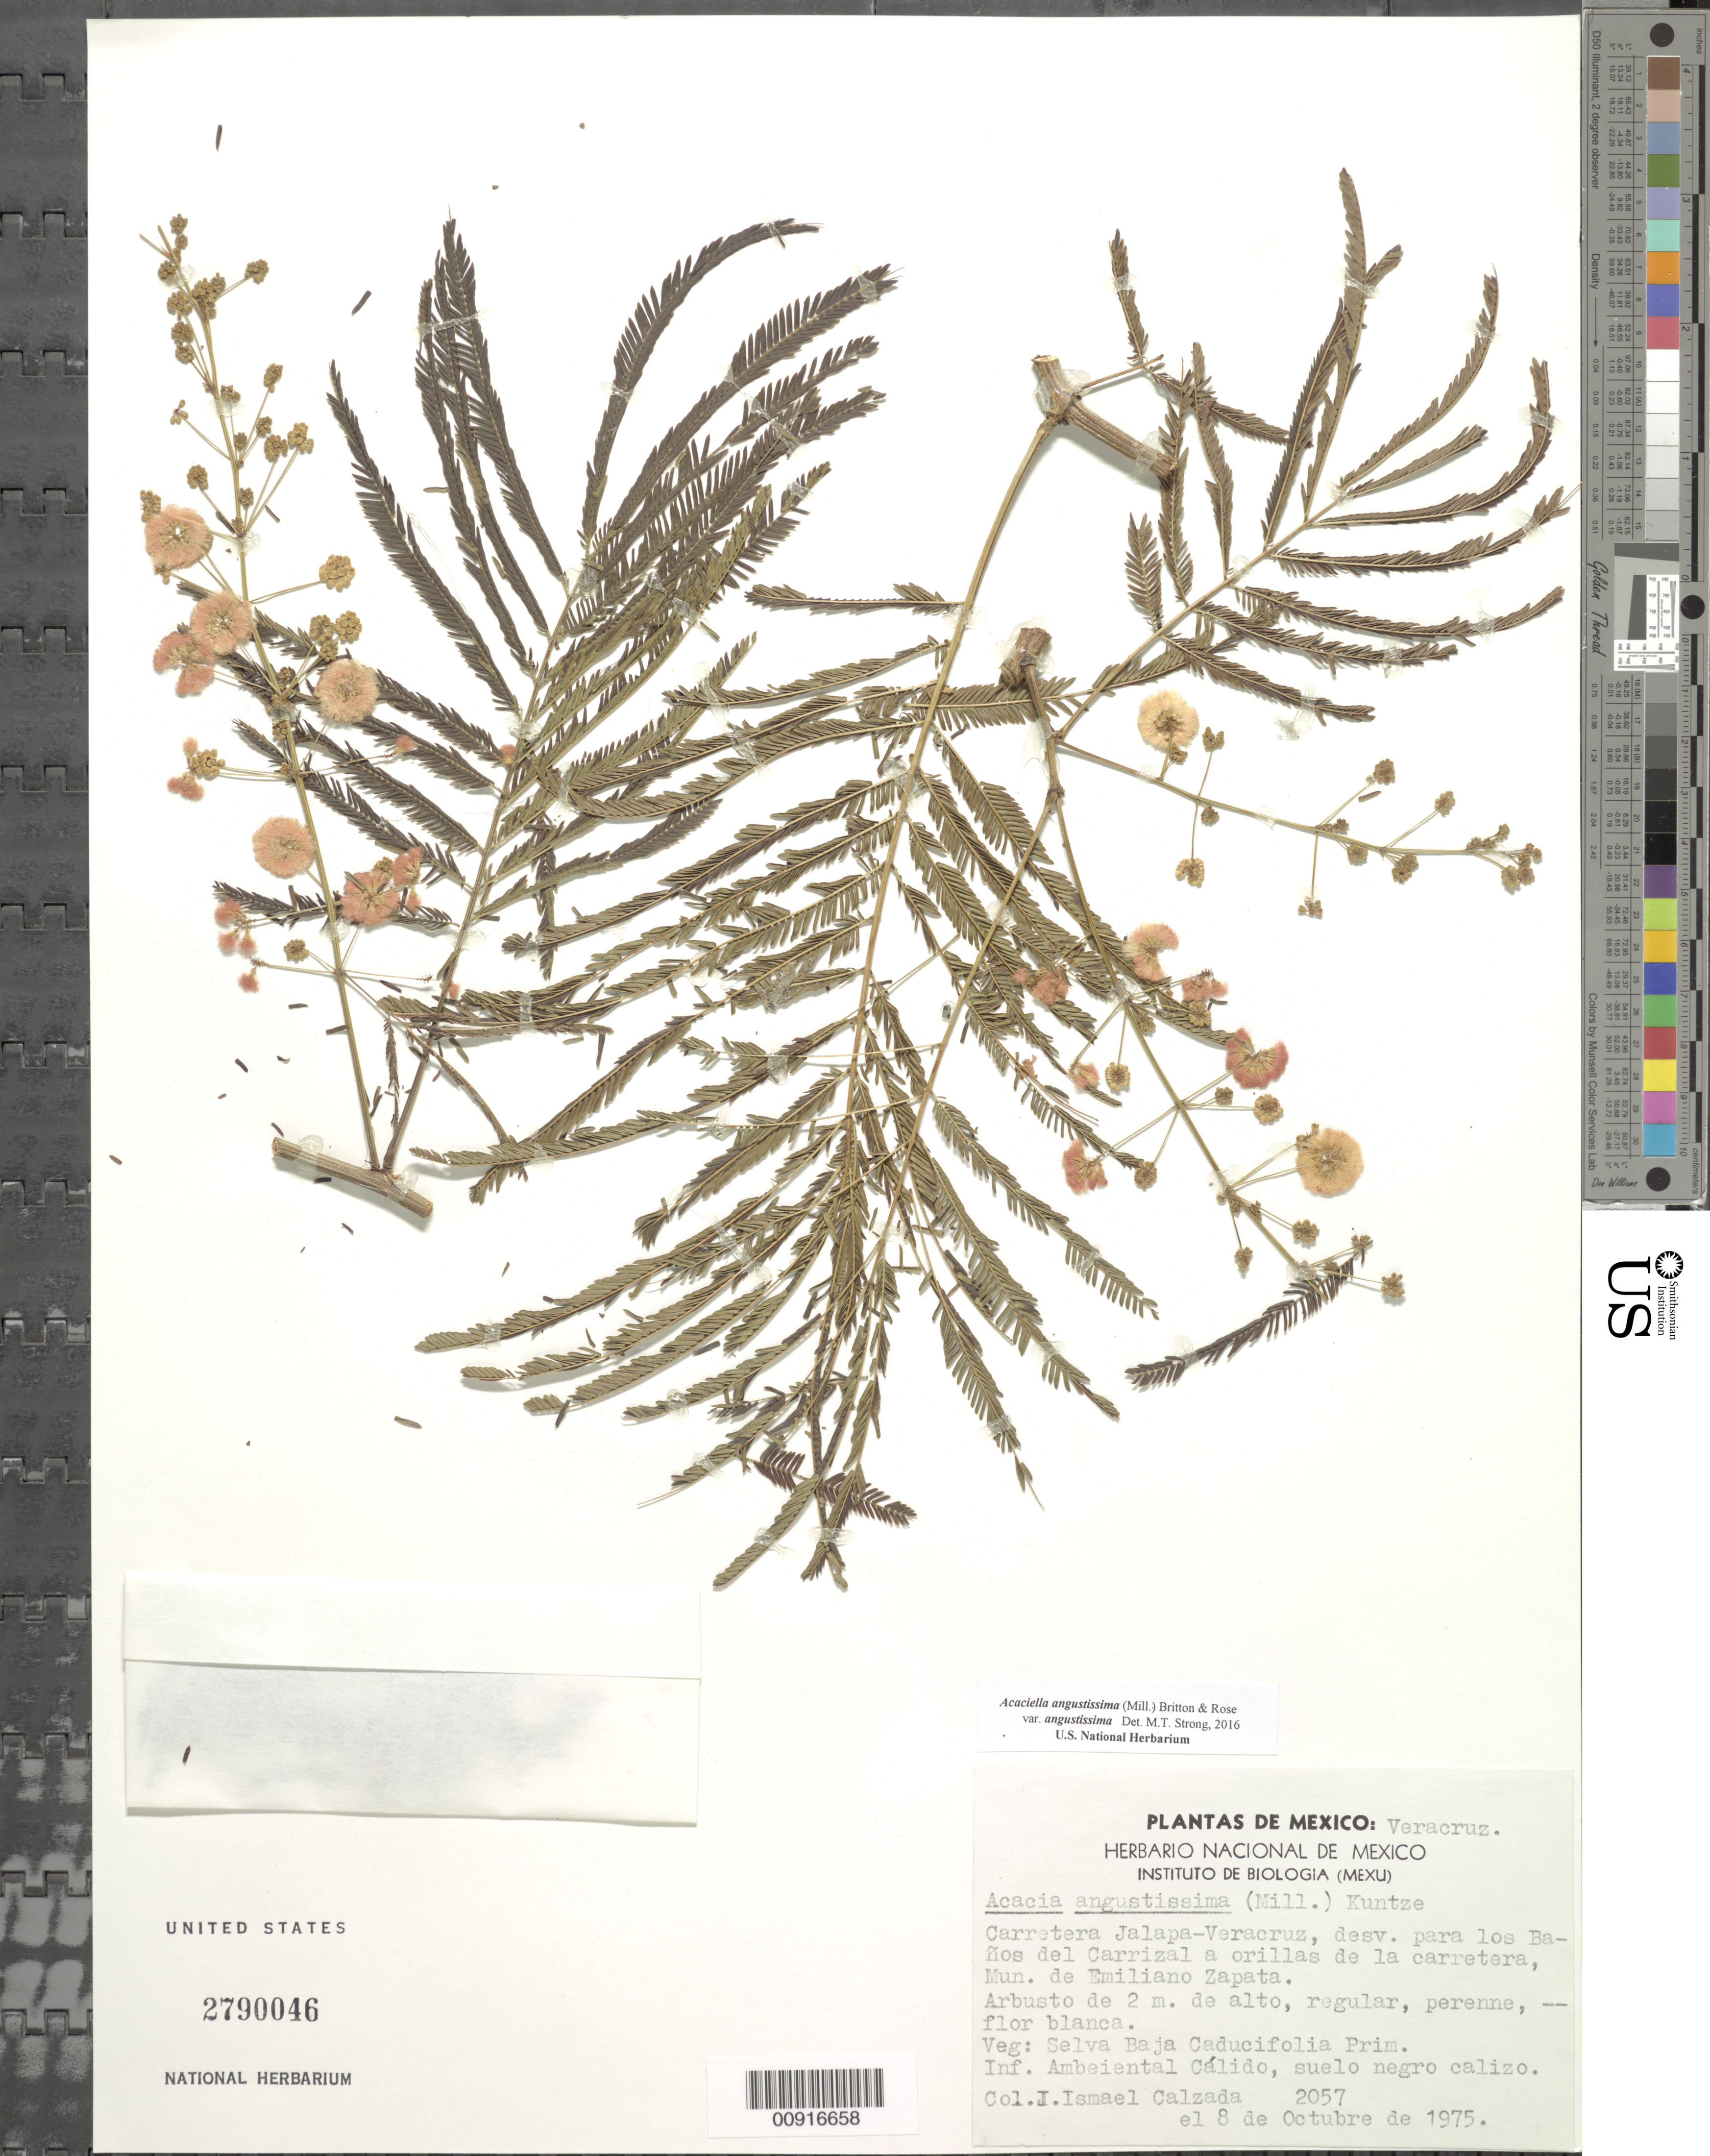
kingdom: Plantae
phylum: Tracheophyta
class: Magnoliopsida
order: Fabales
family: Fabaceae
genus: Acaciella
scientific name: Acaciella angustissima var. angustissima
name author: (Mill.) Britton & Rose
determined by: Strong, M. T., (US), Smithsonian Institution - National Museum of Natural History (UNITED STATES)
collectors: J. I. Calzada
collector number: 2057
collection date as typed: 08 Oct 1975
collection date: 1975-10-08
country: Mexico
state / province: Veracruz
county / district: Emiliano Zapata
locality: Carretera Jalapa-Veracruz, desv. Para los Baños del Carrizal a orillas de la carretera, Mun. de Emiliano Zapata.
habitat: Selva Baja Caducifolia Prim. Inf. Ambeiental Cálido, suelo negro calizo.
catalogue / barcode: US 2790046